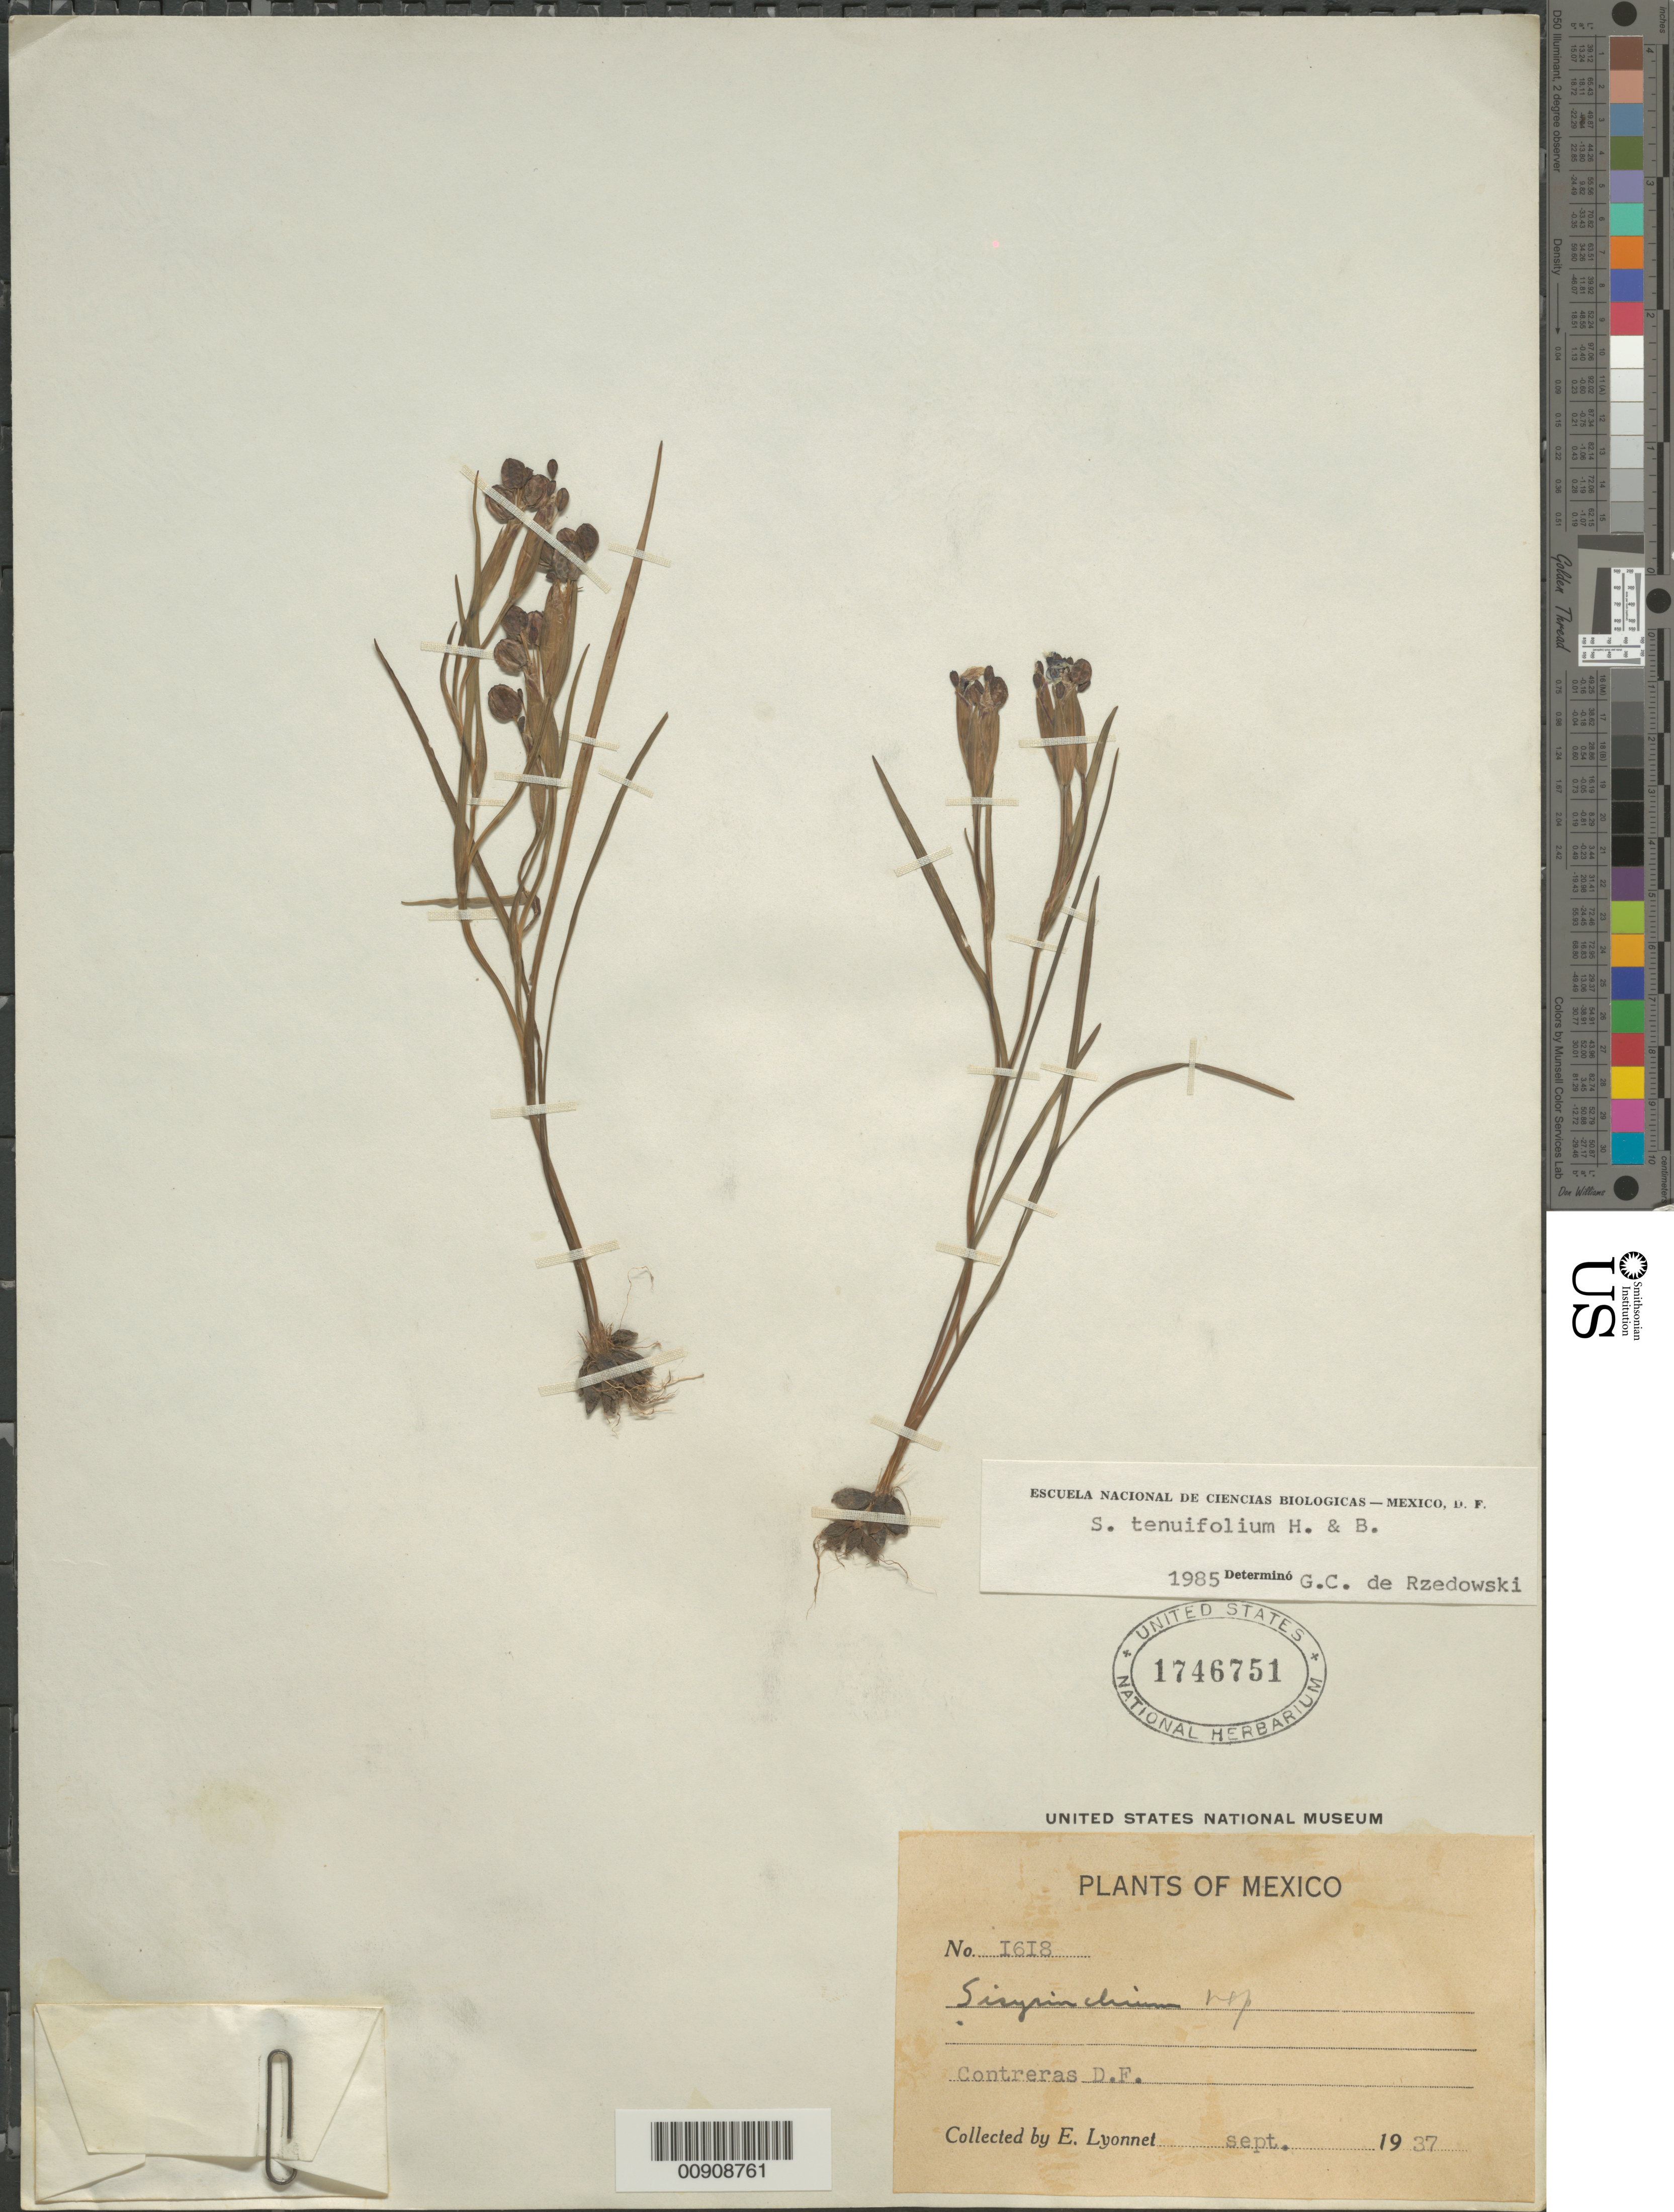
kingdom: Plantae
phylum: Tracheophyta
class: Liliopsida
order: Asparagales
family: Iridaceae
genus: Sisyrinchium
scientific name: Sisyrinchium tenuifolium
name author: Humb. & Bonpl. ex Willd.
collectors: Bro. E. Lyonnet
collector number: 1618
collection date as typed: Sep 1937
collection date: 1937-09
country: Mexico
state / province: Distrito Federal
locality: Contreras, D.F.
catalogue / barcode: US 1746751